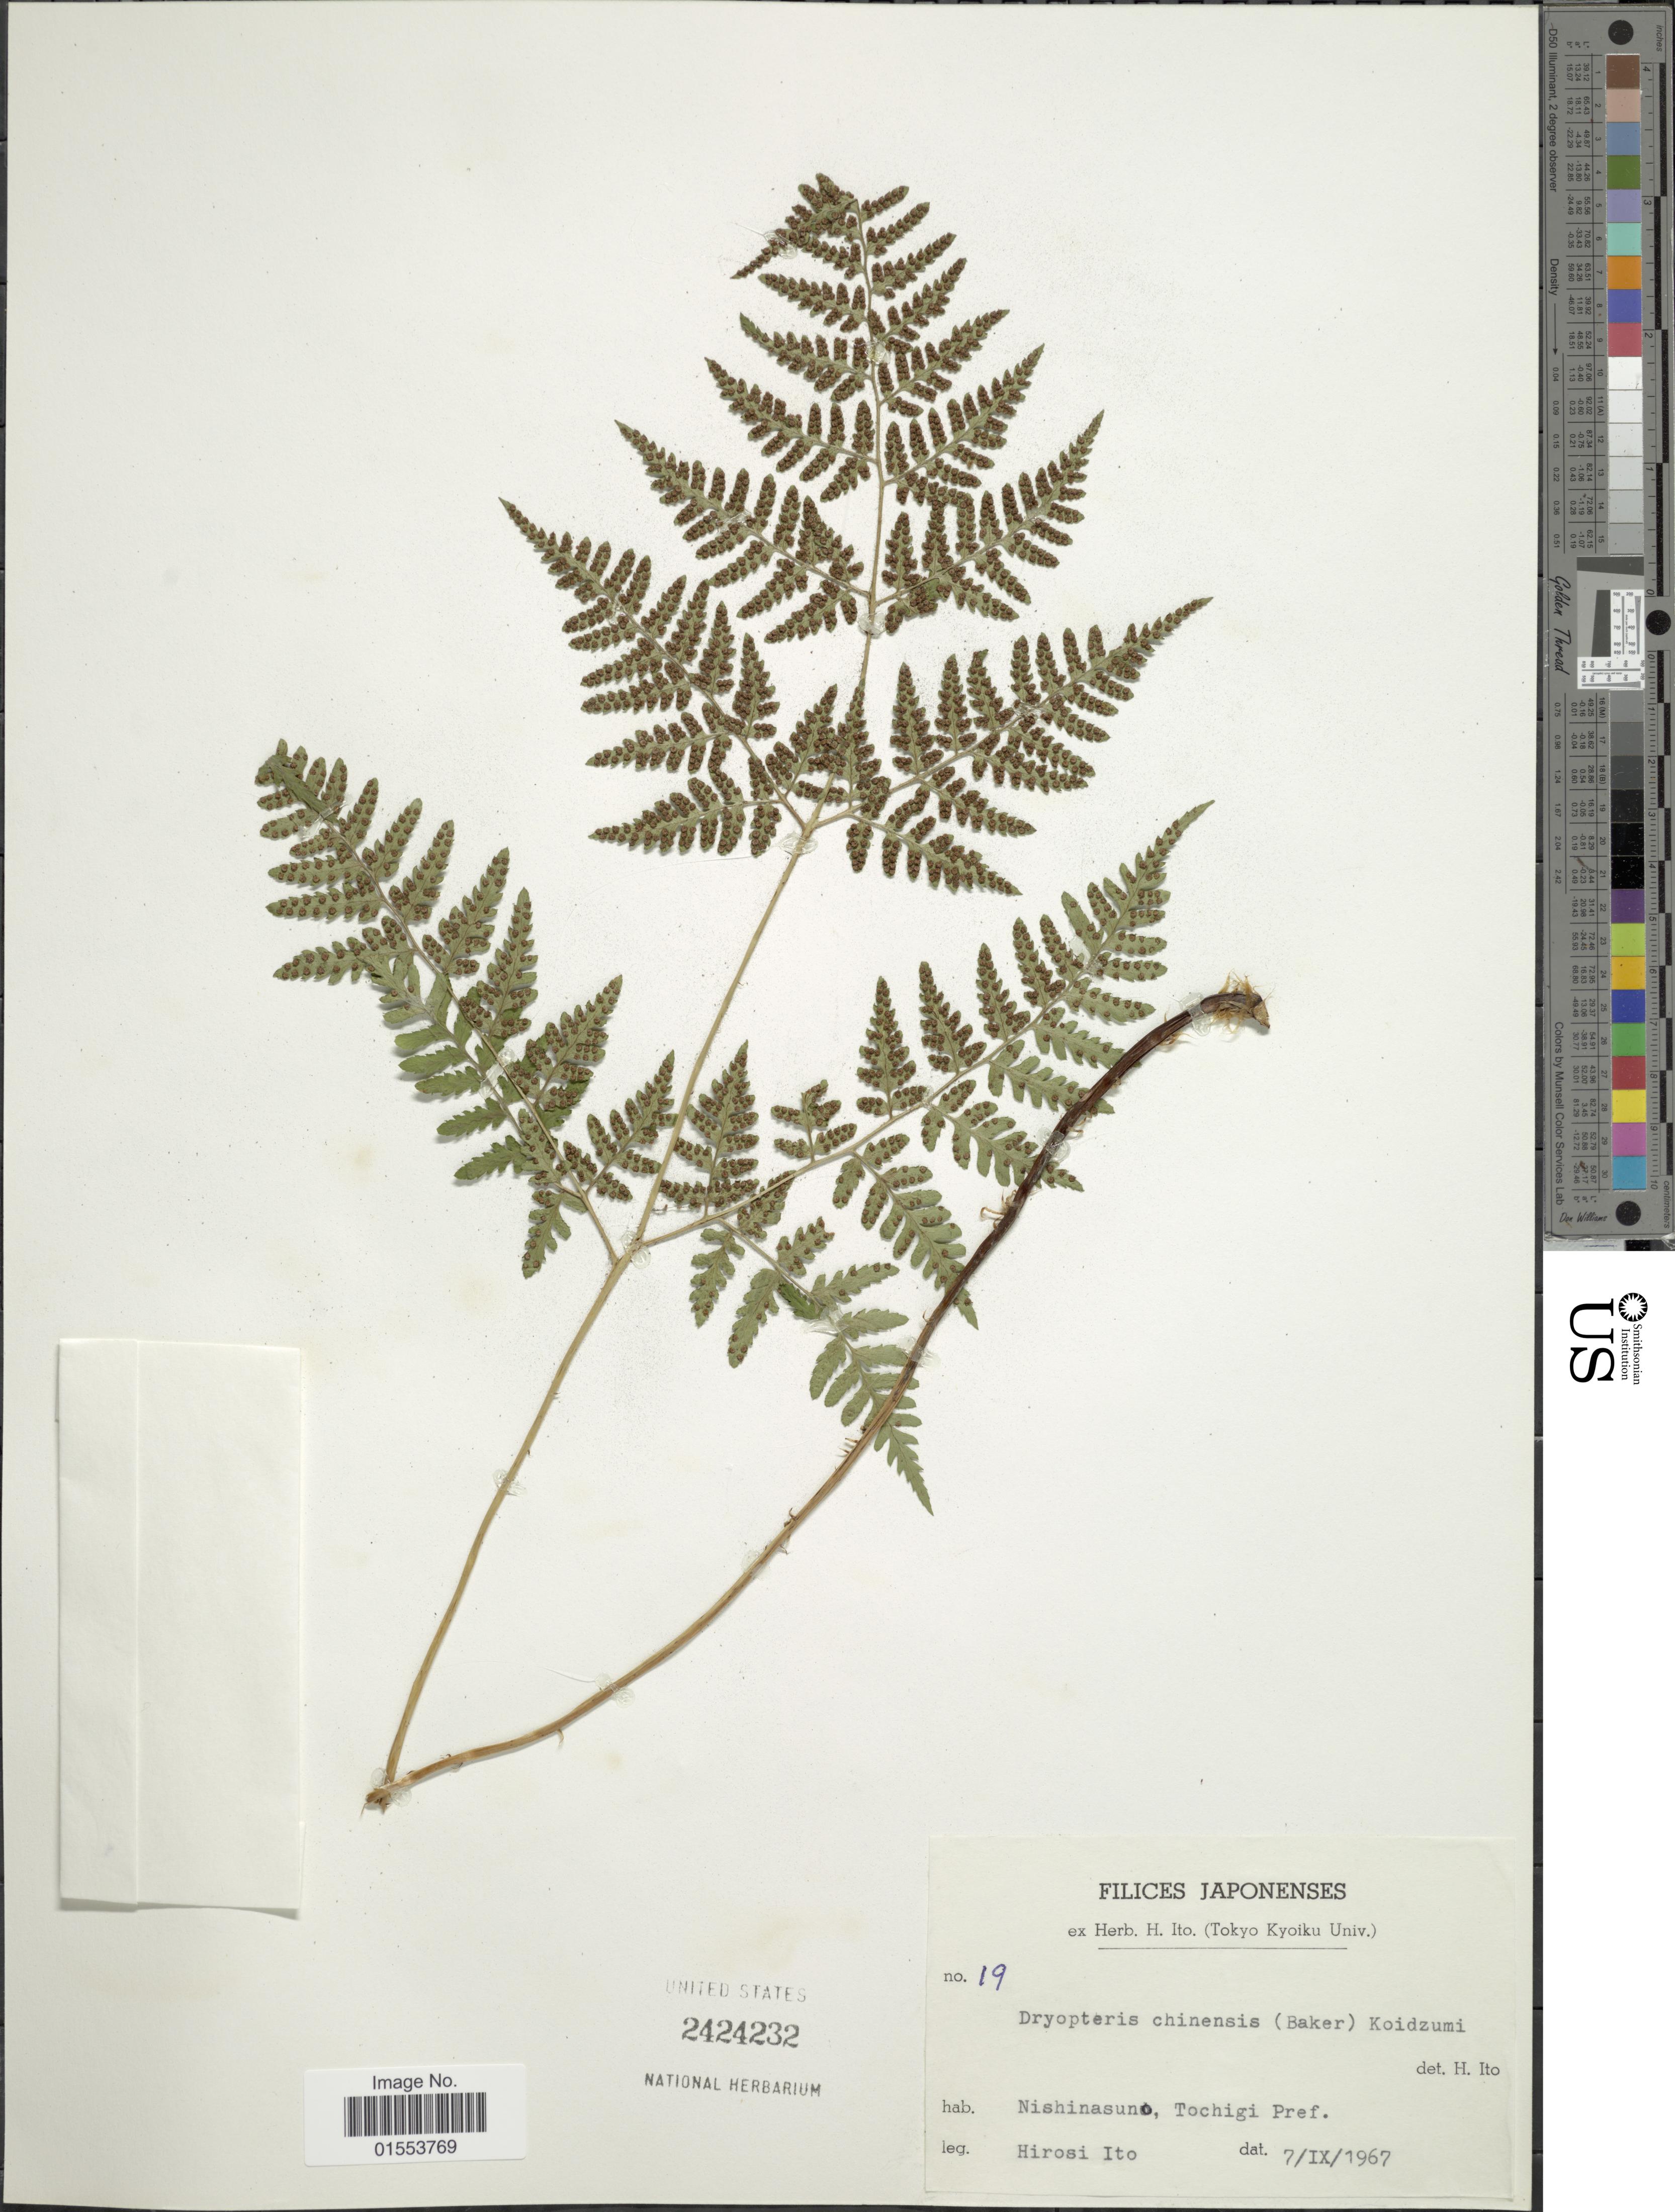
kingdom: Plantae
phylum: Tracheophyta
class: Polypodiopsida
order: Polypodiales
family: Dryopteridaceae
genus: Dryopteris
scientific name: Dryopteris chinensis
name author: (Baker) Koidz.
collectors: H. Itô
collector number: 19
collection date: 1967-09-07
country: Japan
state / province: Totigi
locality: Japonenses, Nishinasuno, Tochigi Pref.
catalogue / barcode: US 2424232